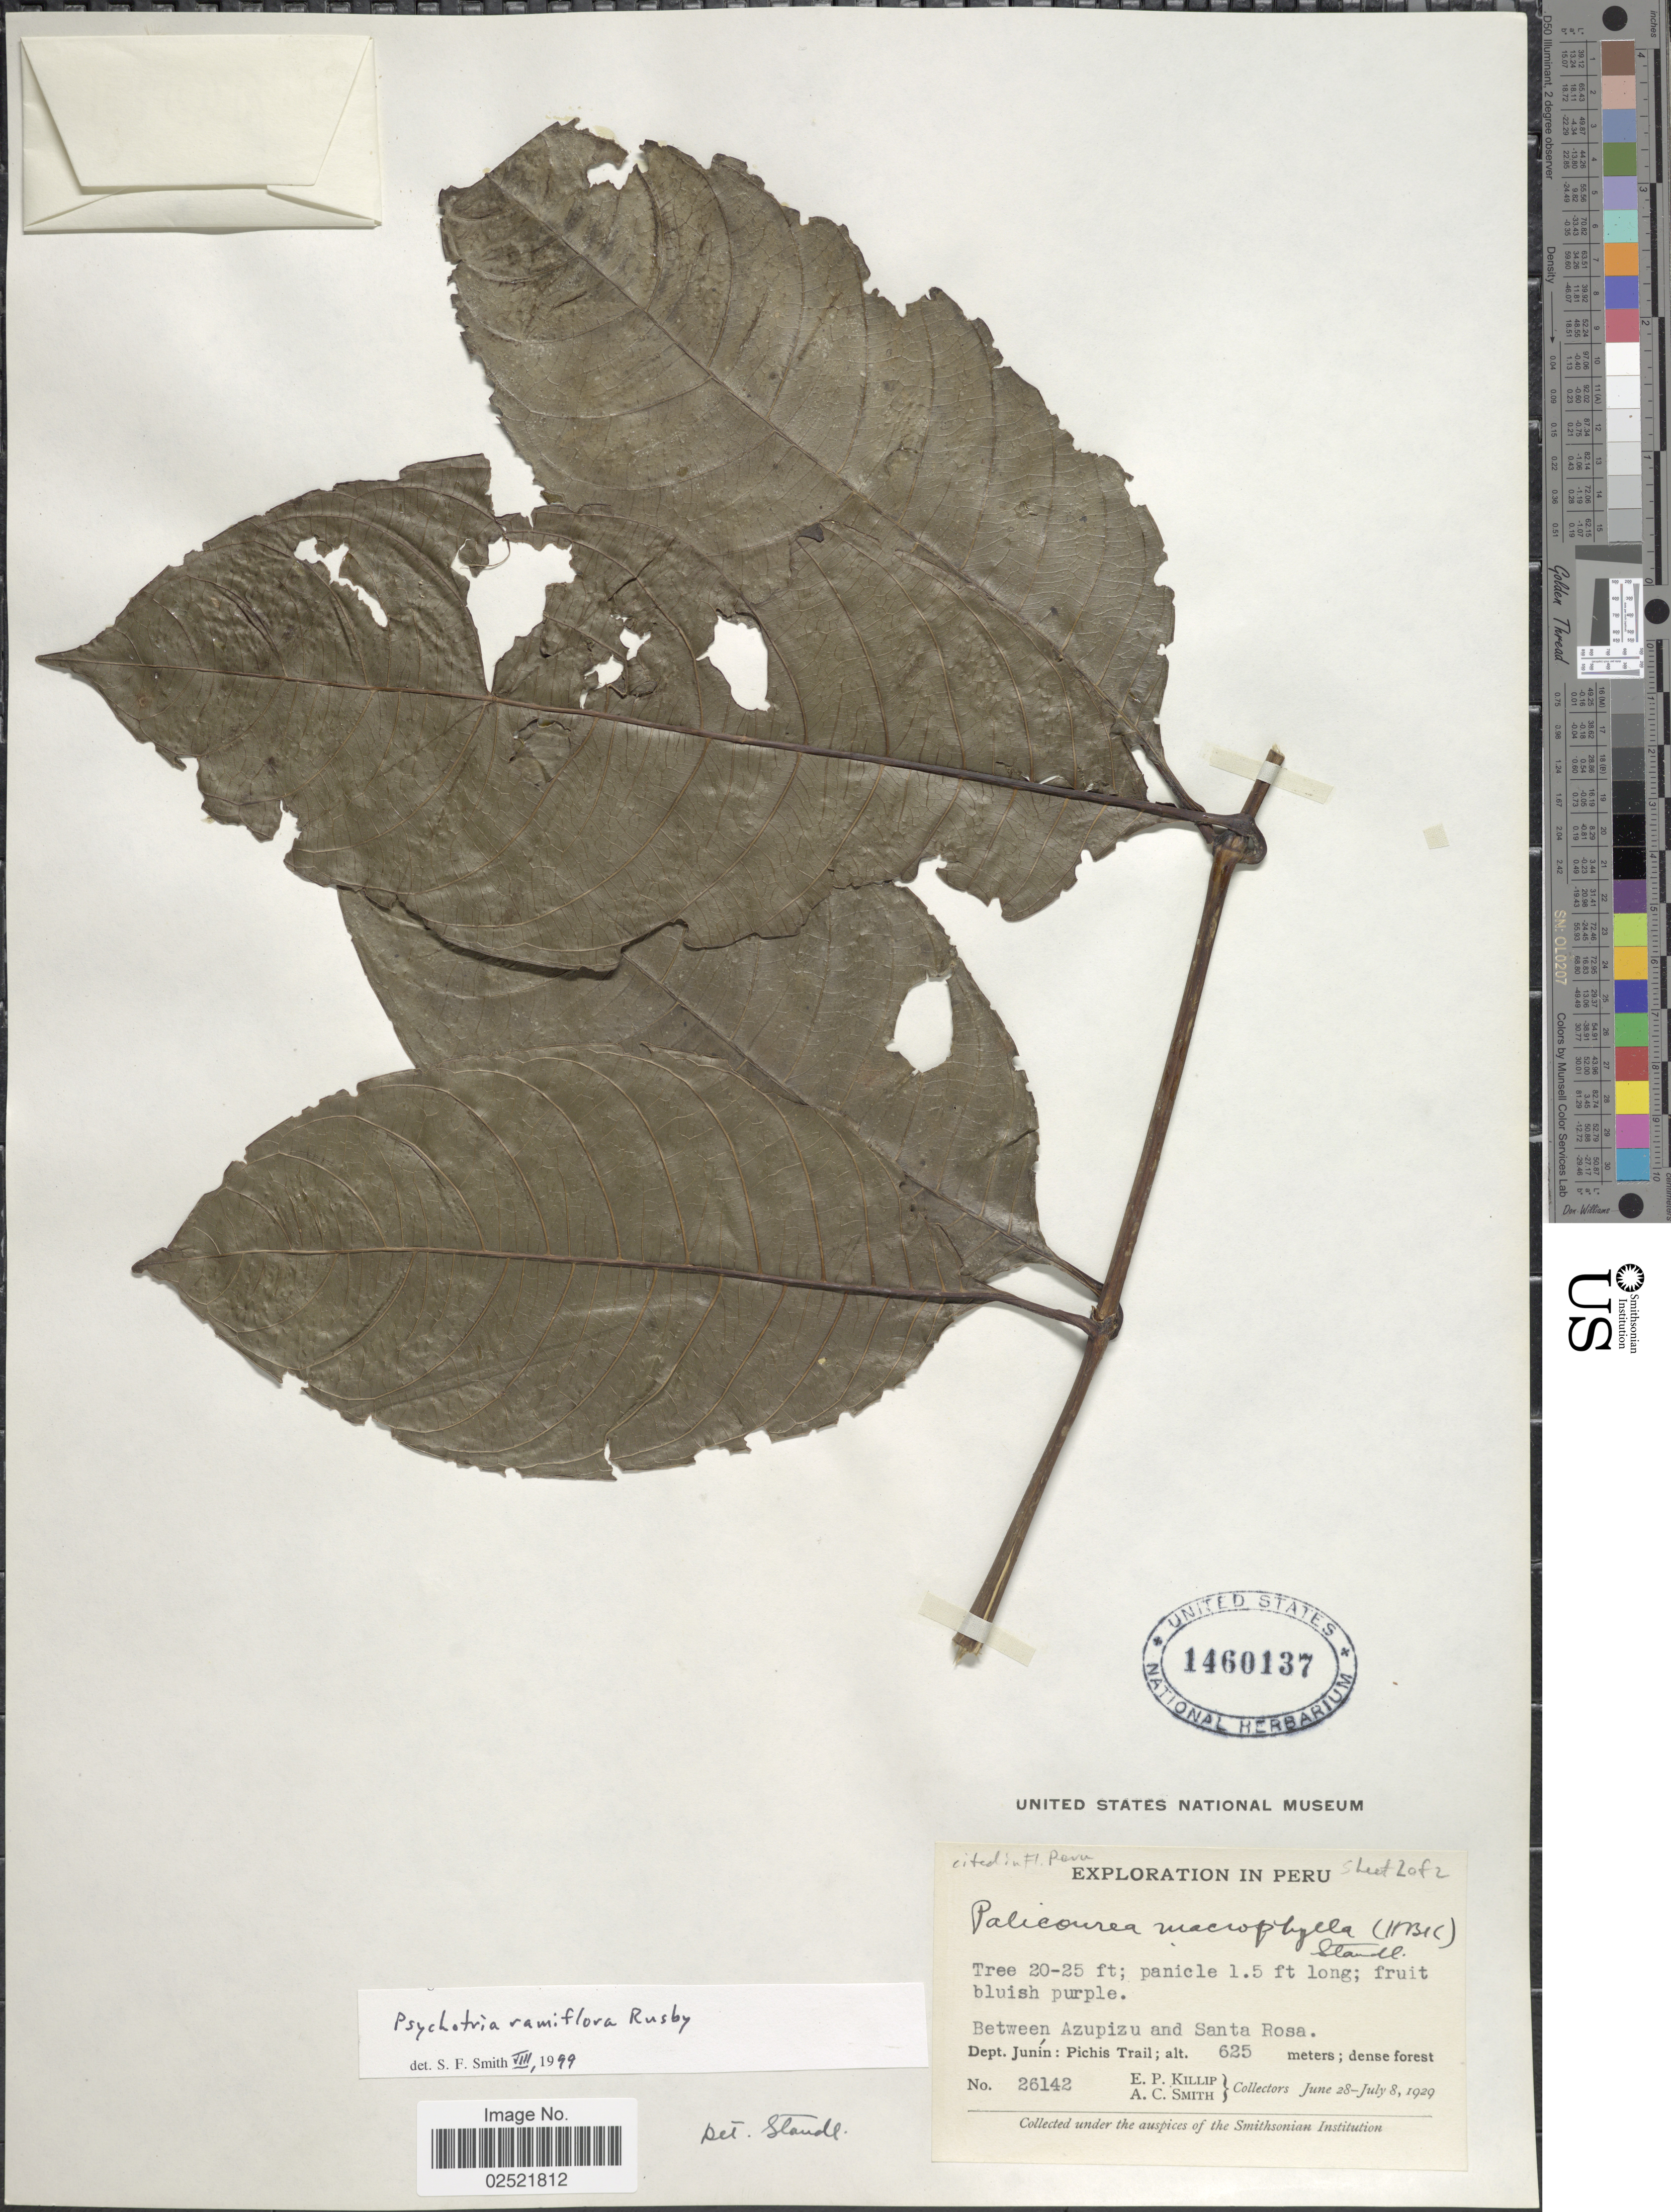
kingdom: Plantae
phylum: Tracheophyta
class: Magnoliopsida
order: Gentianales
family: Rubiaceae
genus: Psychotria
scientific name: Psychotria ramiflora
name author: Rusby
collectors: E. P. Killip & A. C. Smith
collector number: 26142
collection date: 1929-06-28/1929-07-08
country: Peru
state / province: Junín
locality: Between Azupizu and Santa Rosa, Pichis Trail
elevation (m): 625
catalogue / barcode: US 1460137